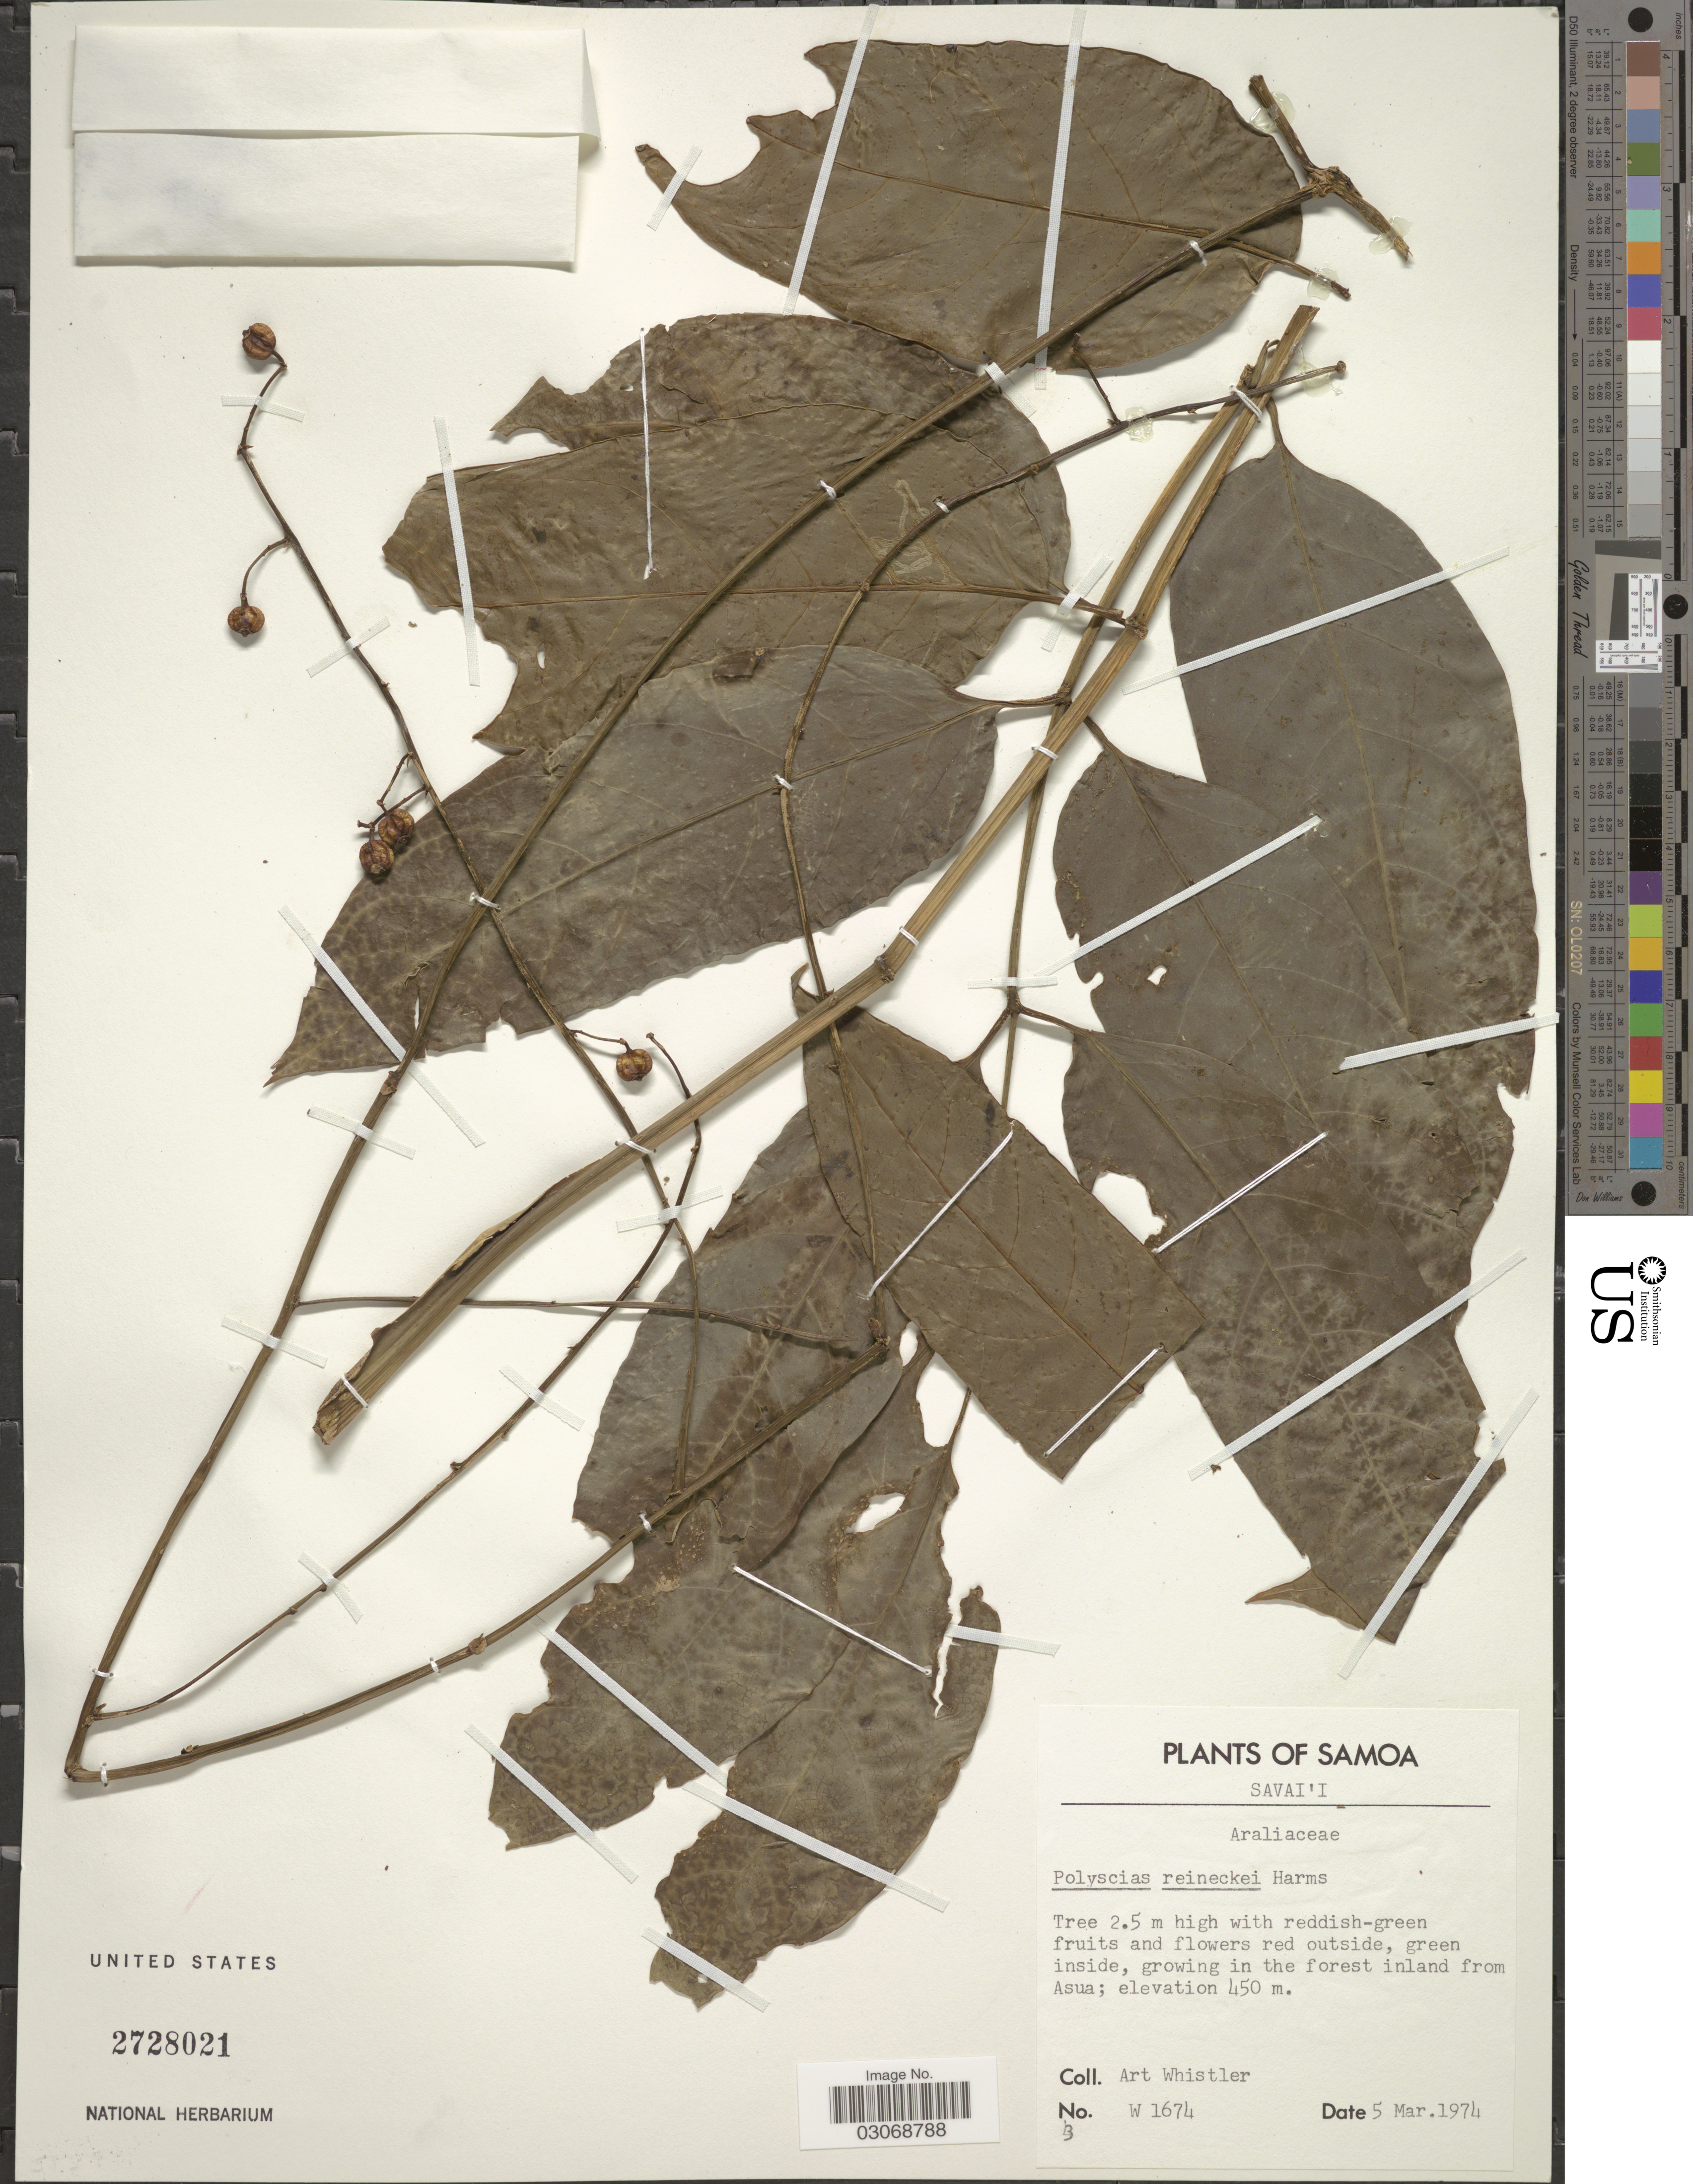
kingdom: Plantae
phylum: Tracheophyta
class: Magnoliopsida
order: Apiales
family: Araliaceae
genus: Polyscias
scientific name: Polyscias reineckei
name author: Harms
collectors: A. Whistler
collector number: W1674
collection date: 1974-03-05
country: Samoa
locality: Samoa, Savai'i, growing in the forest inland from Asua.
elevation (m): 450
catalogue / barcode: US 2728021